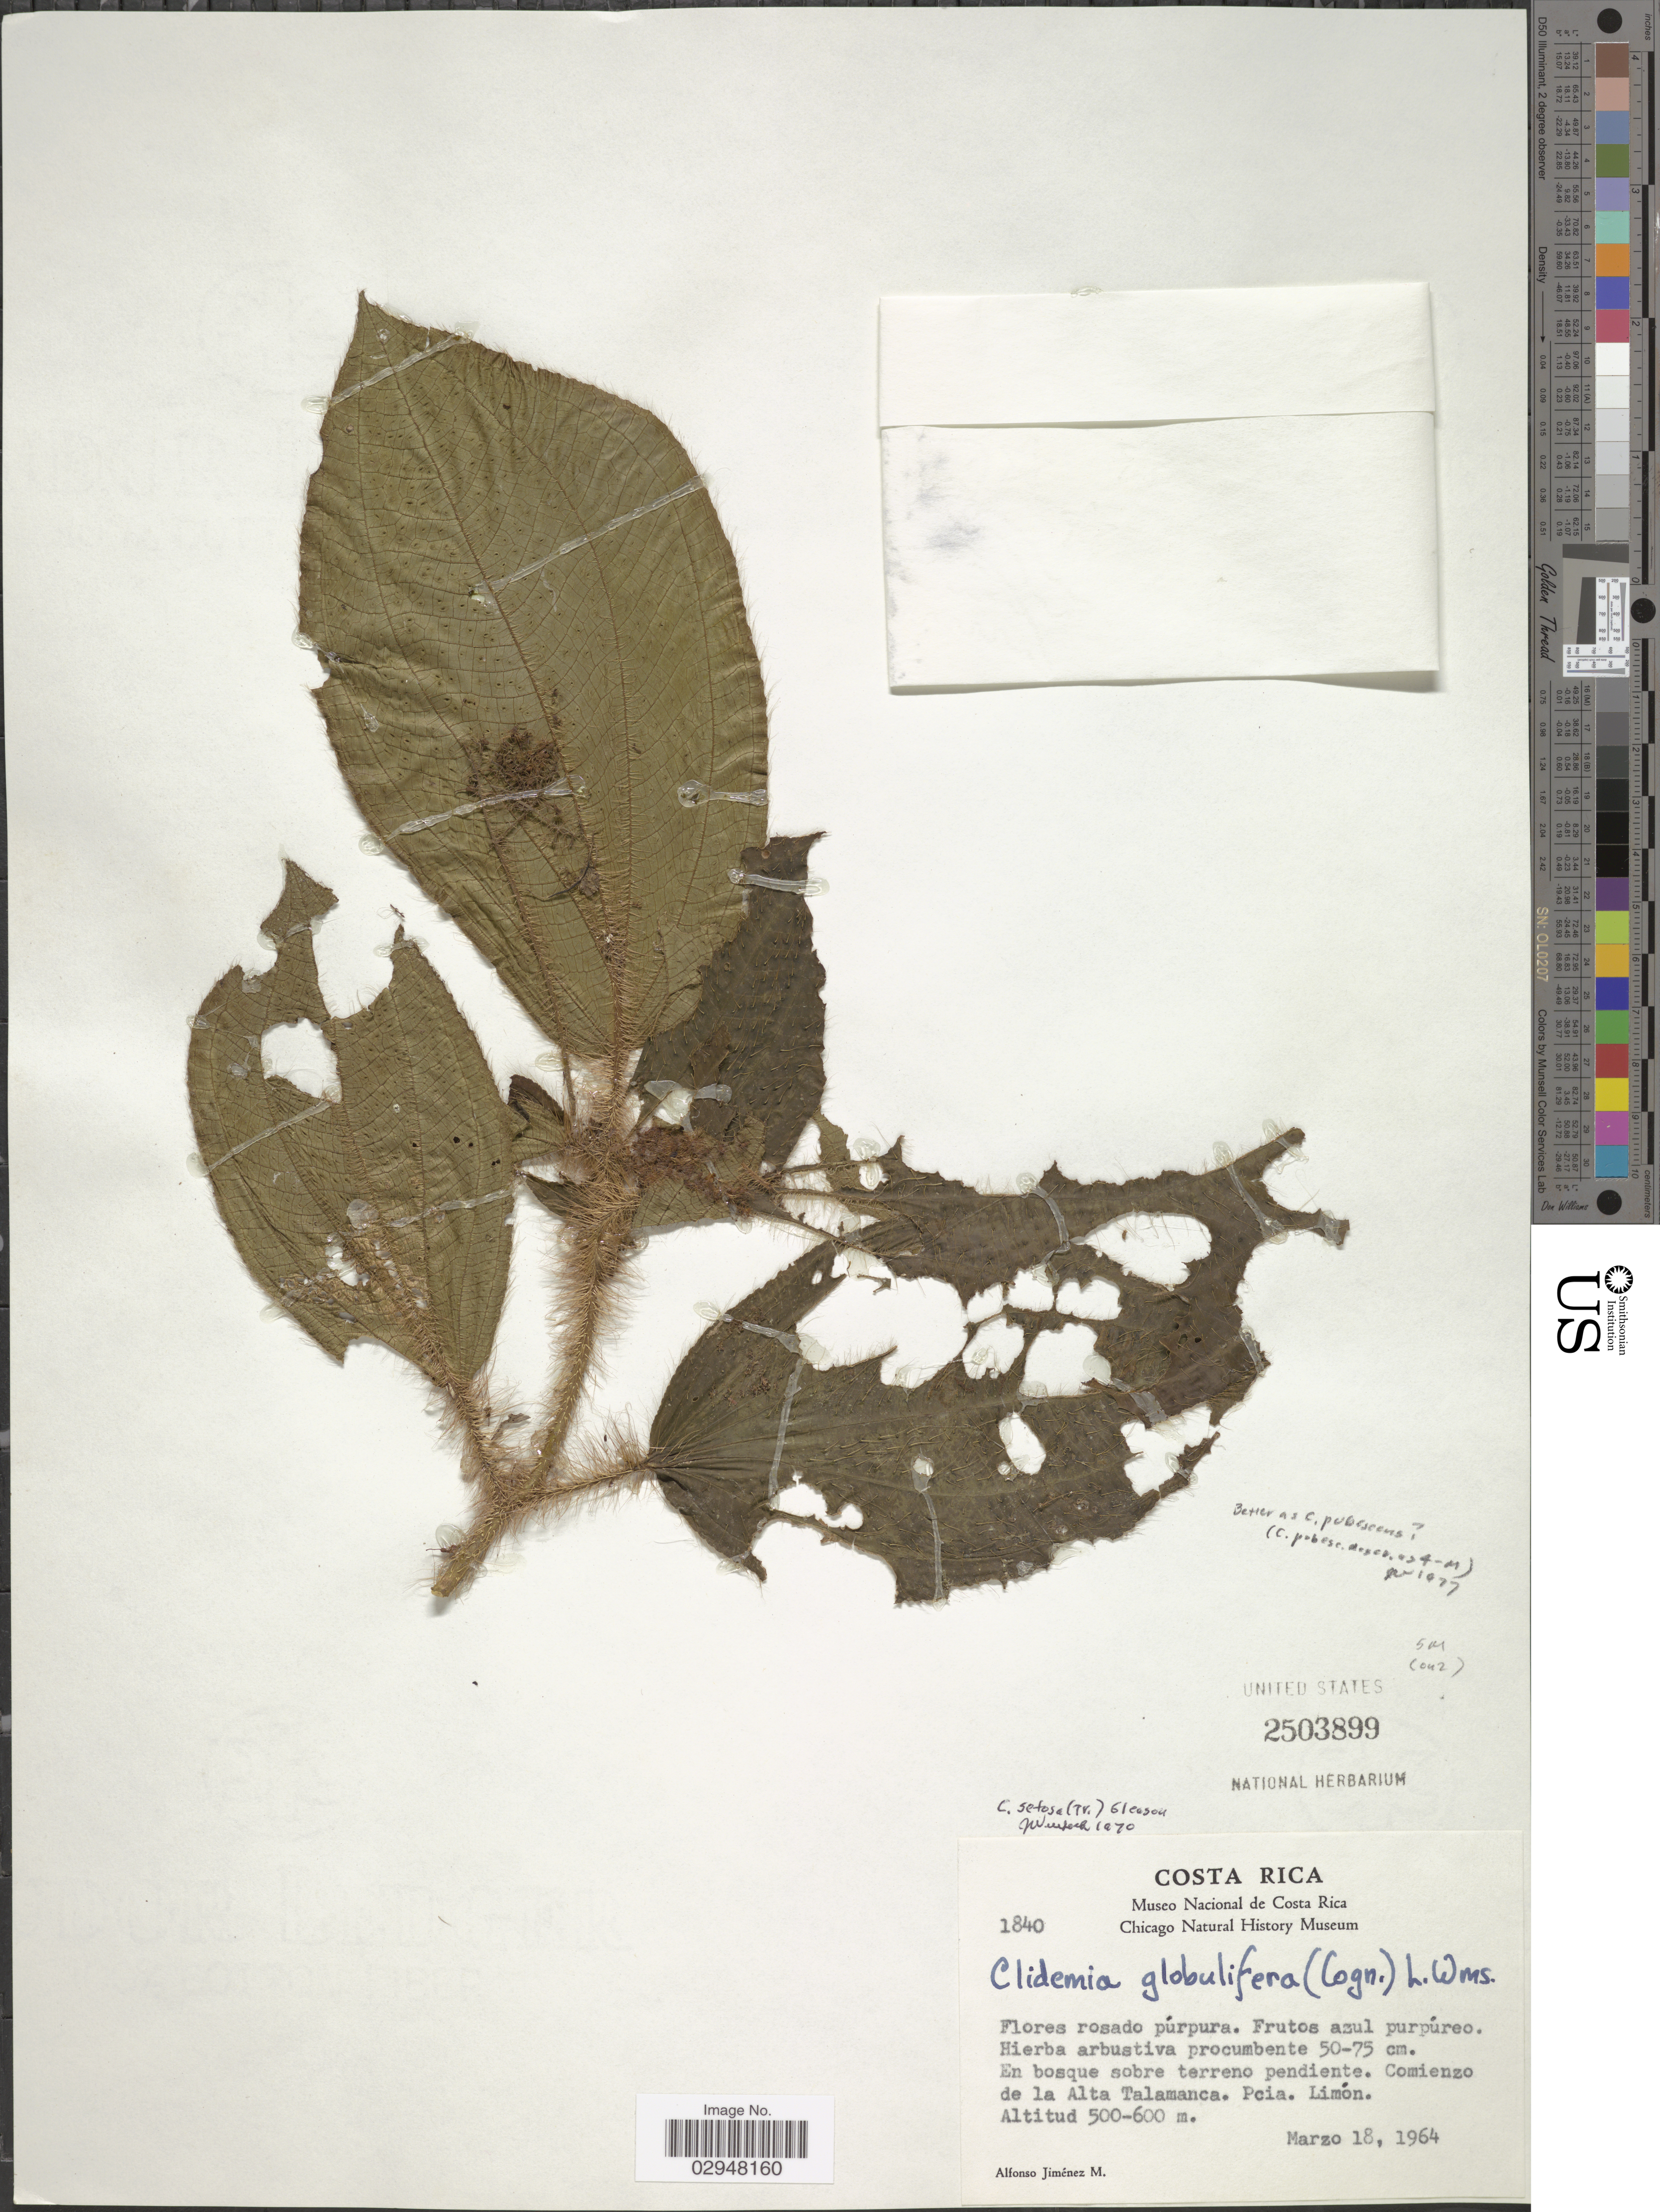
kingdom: Plantae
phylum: Tracheophyta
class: Magnoliopsida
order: Myrtales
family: Melastomataceae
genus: Clidemia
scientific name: Clidemia pubescens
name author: Gleason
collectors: A. Jimenez M.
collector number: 1840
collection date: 1964-03-18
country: Costa Rica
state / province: Limón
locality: Comienzo de la Alta Talamanca. Pcia. Limón.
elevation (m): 500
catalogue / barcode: US 2503899